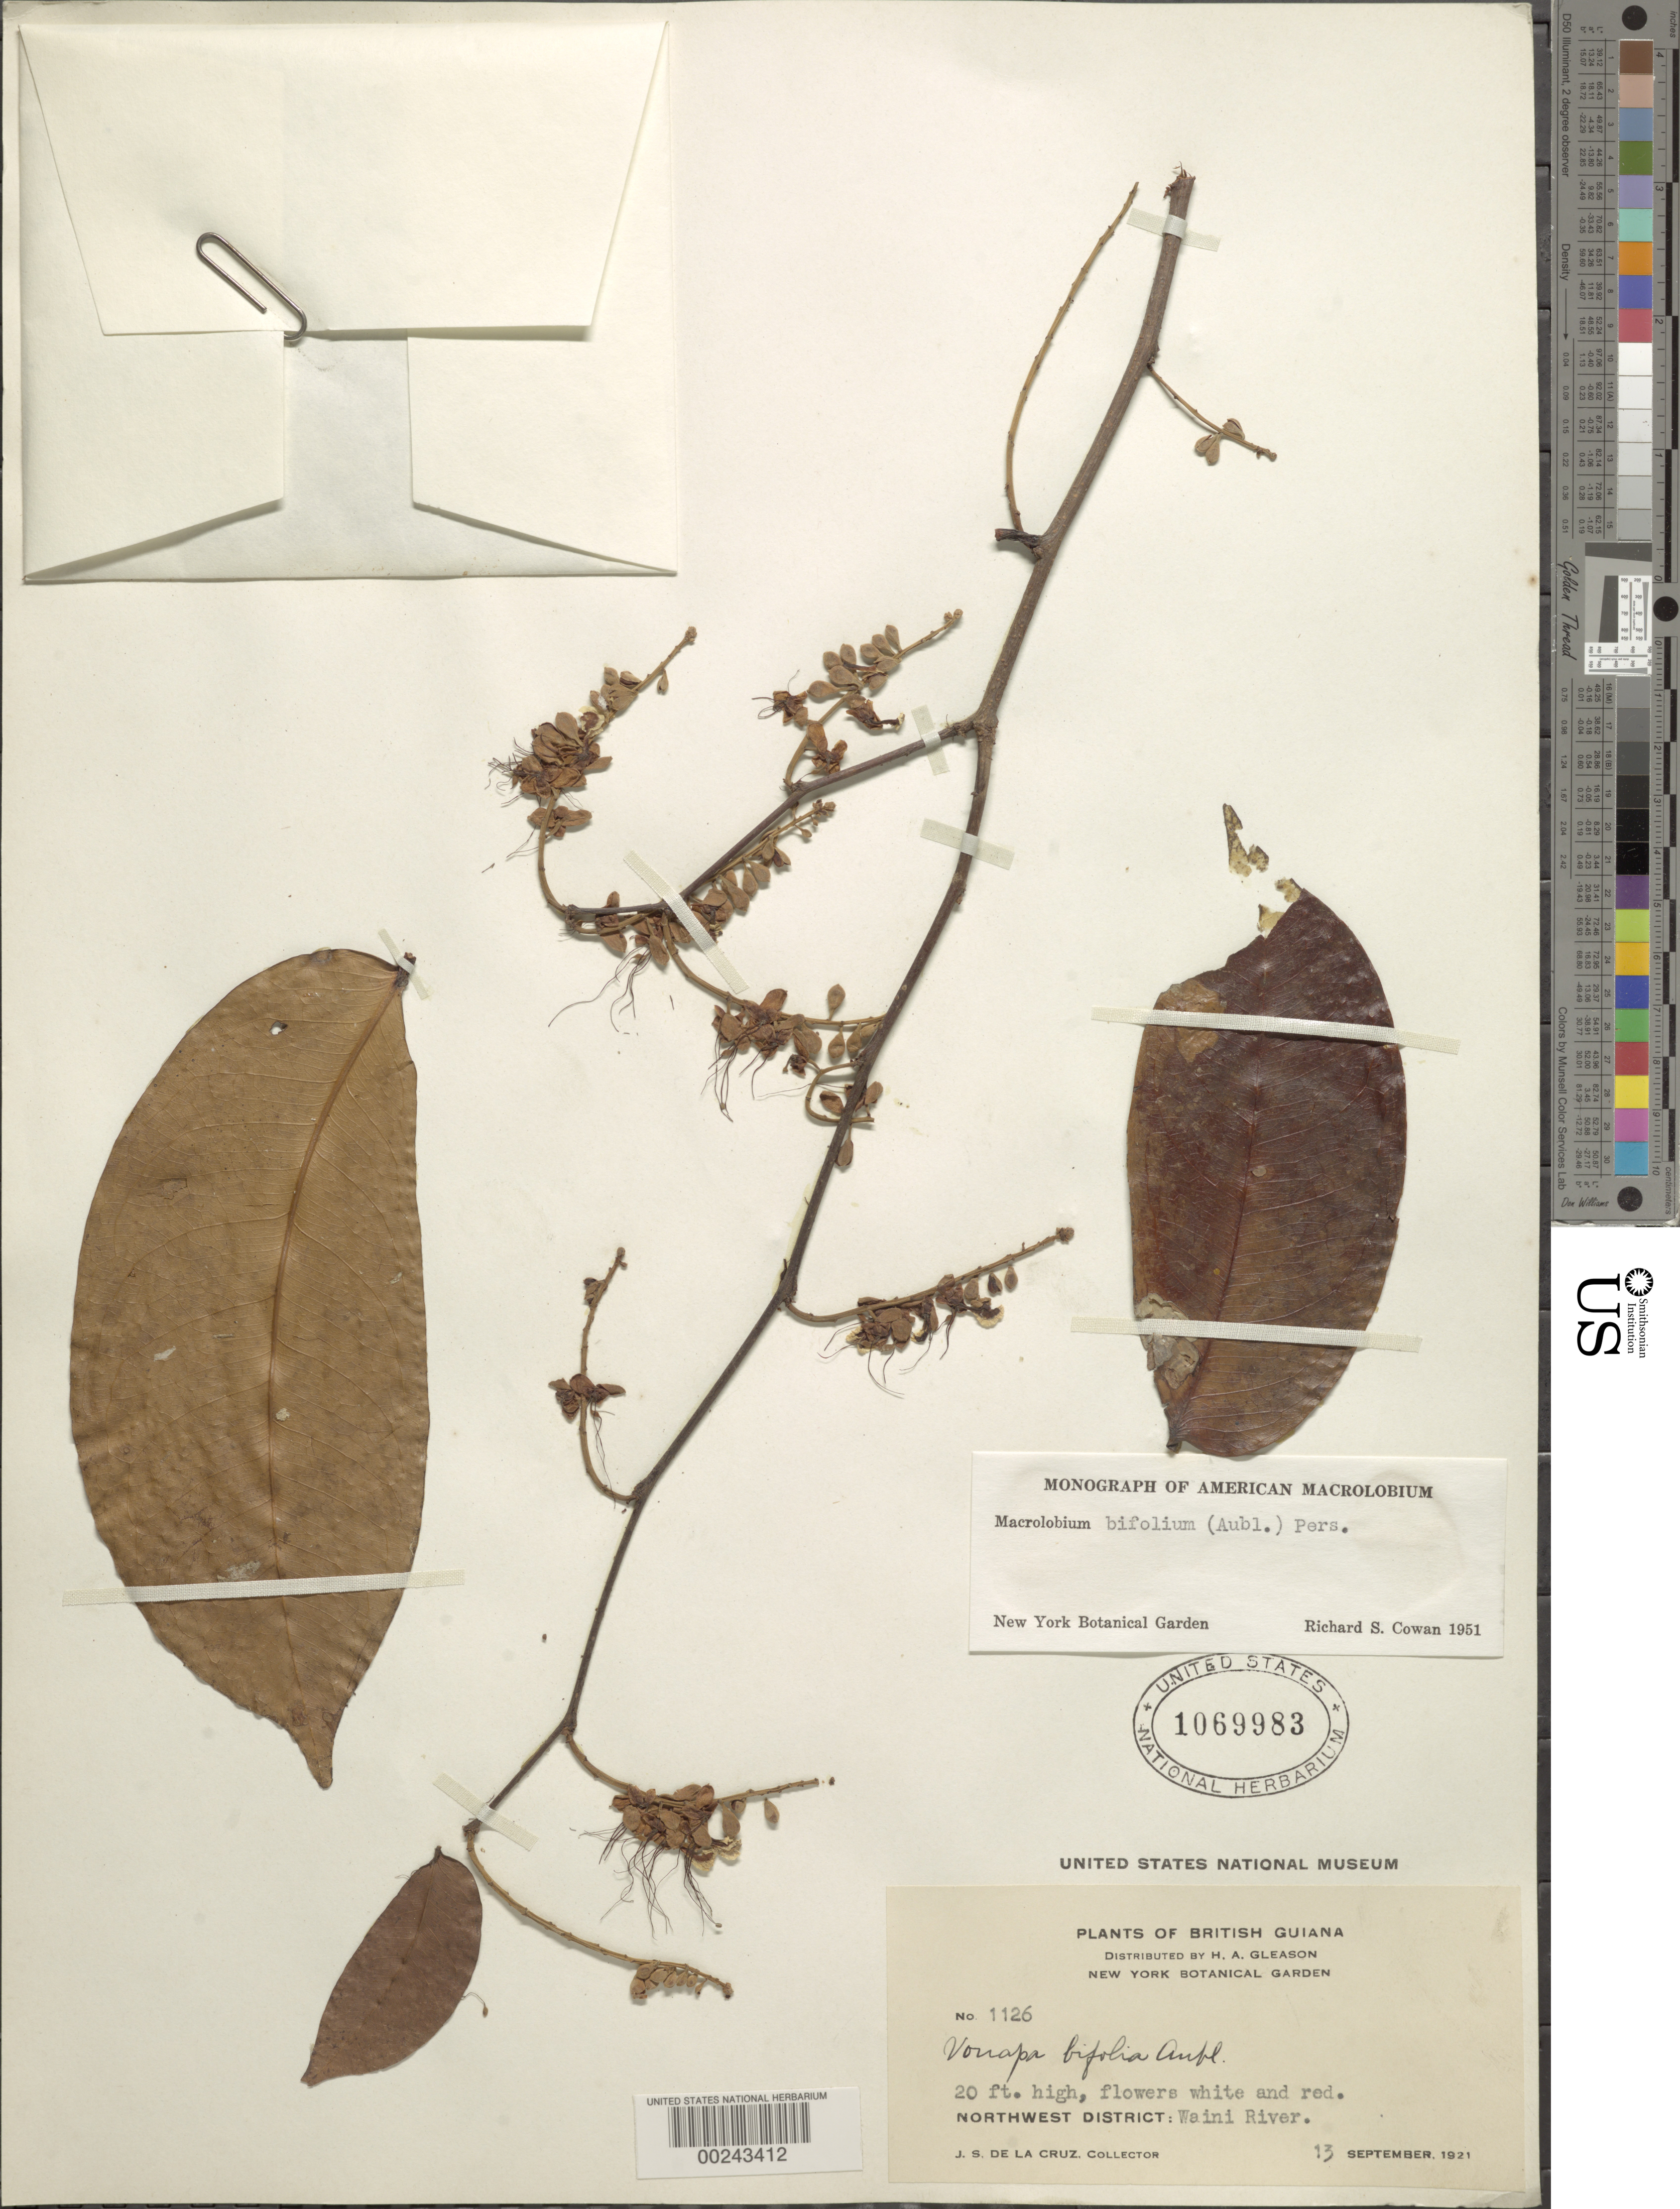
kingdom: Plantae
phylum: Tracheophyta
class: Magnoliopsida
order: Fabales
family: Fabaceae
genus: Macrolobium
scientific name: Macrolobium bifolium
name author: (Aubl.) Pers.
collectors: J. S. de la Cruz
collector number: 1126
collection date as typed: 13 Sep 1921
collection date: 1921-09-13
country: Guyana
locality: Waini river; northwest district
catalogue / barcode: US 1069983